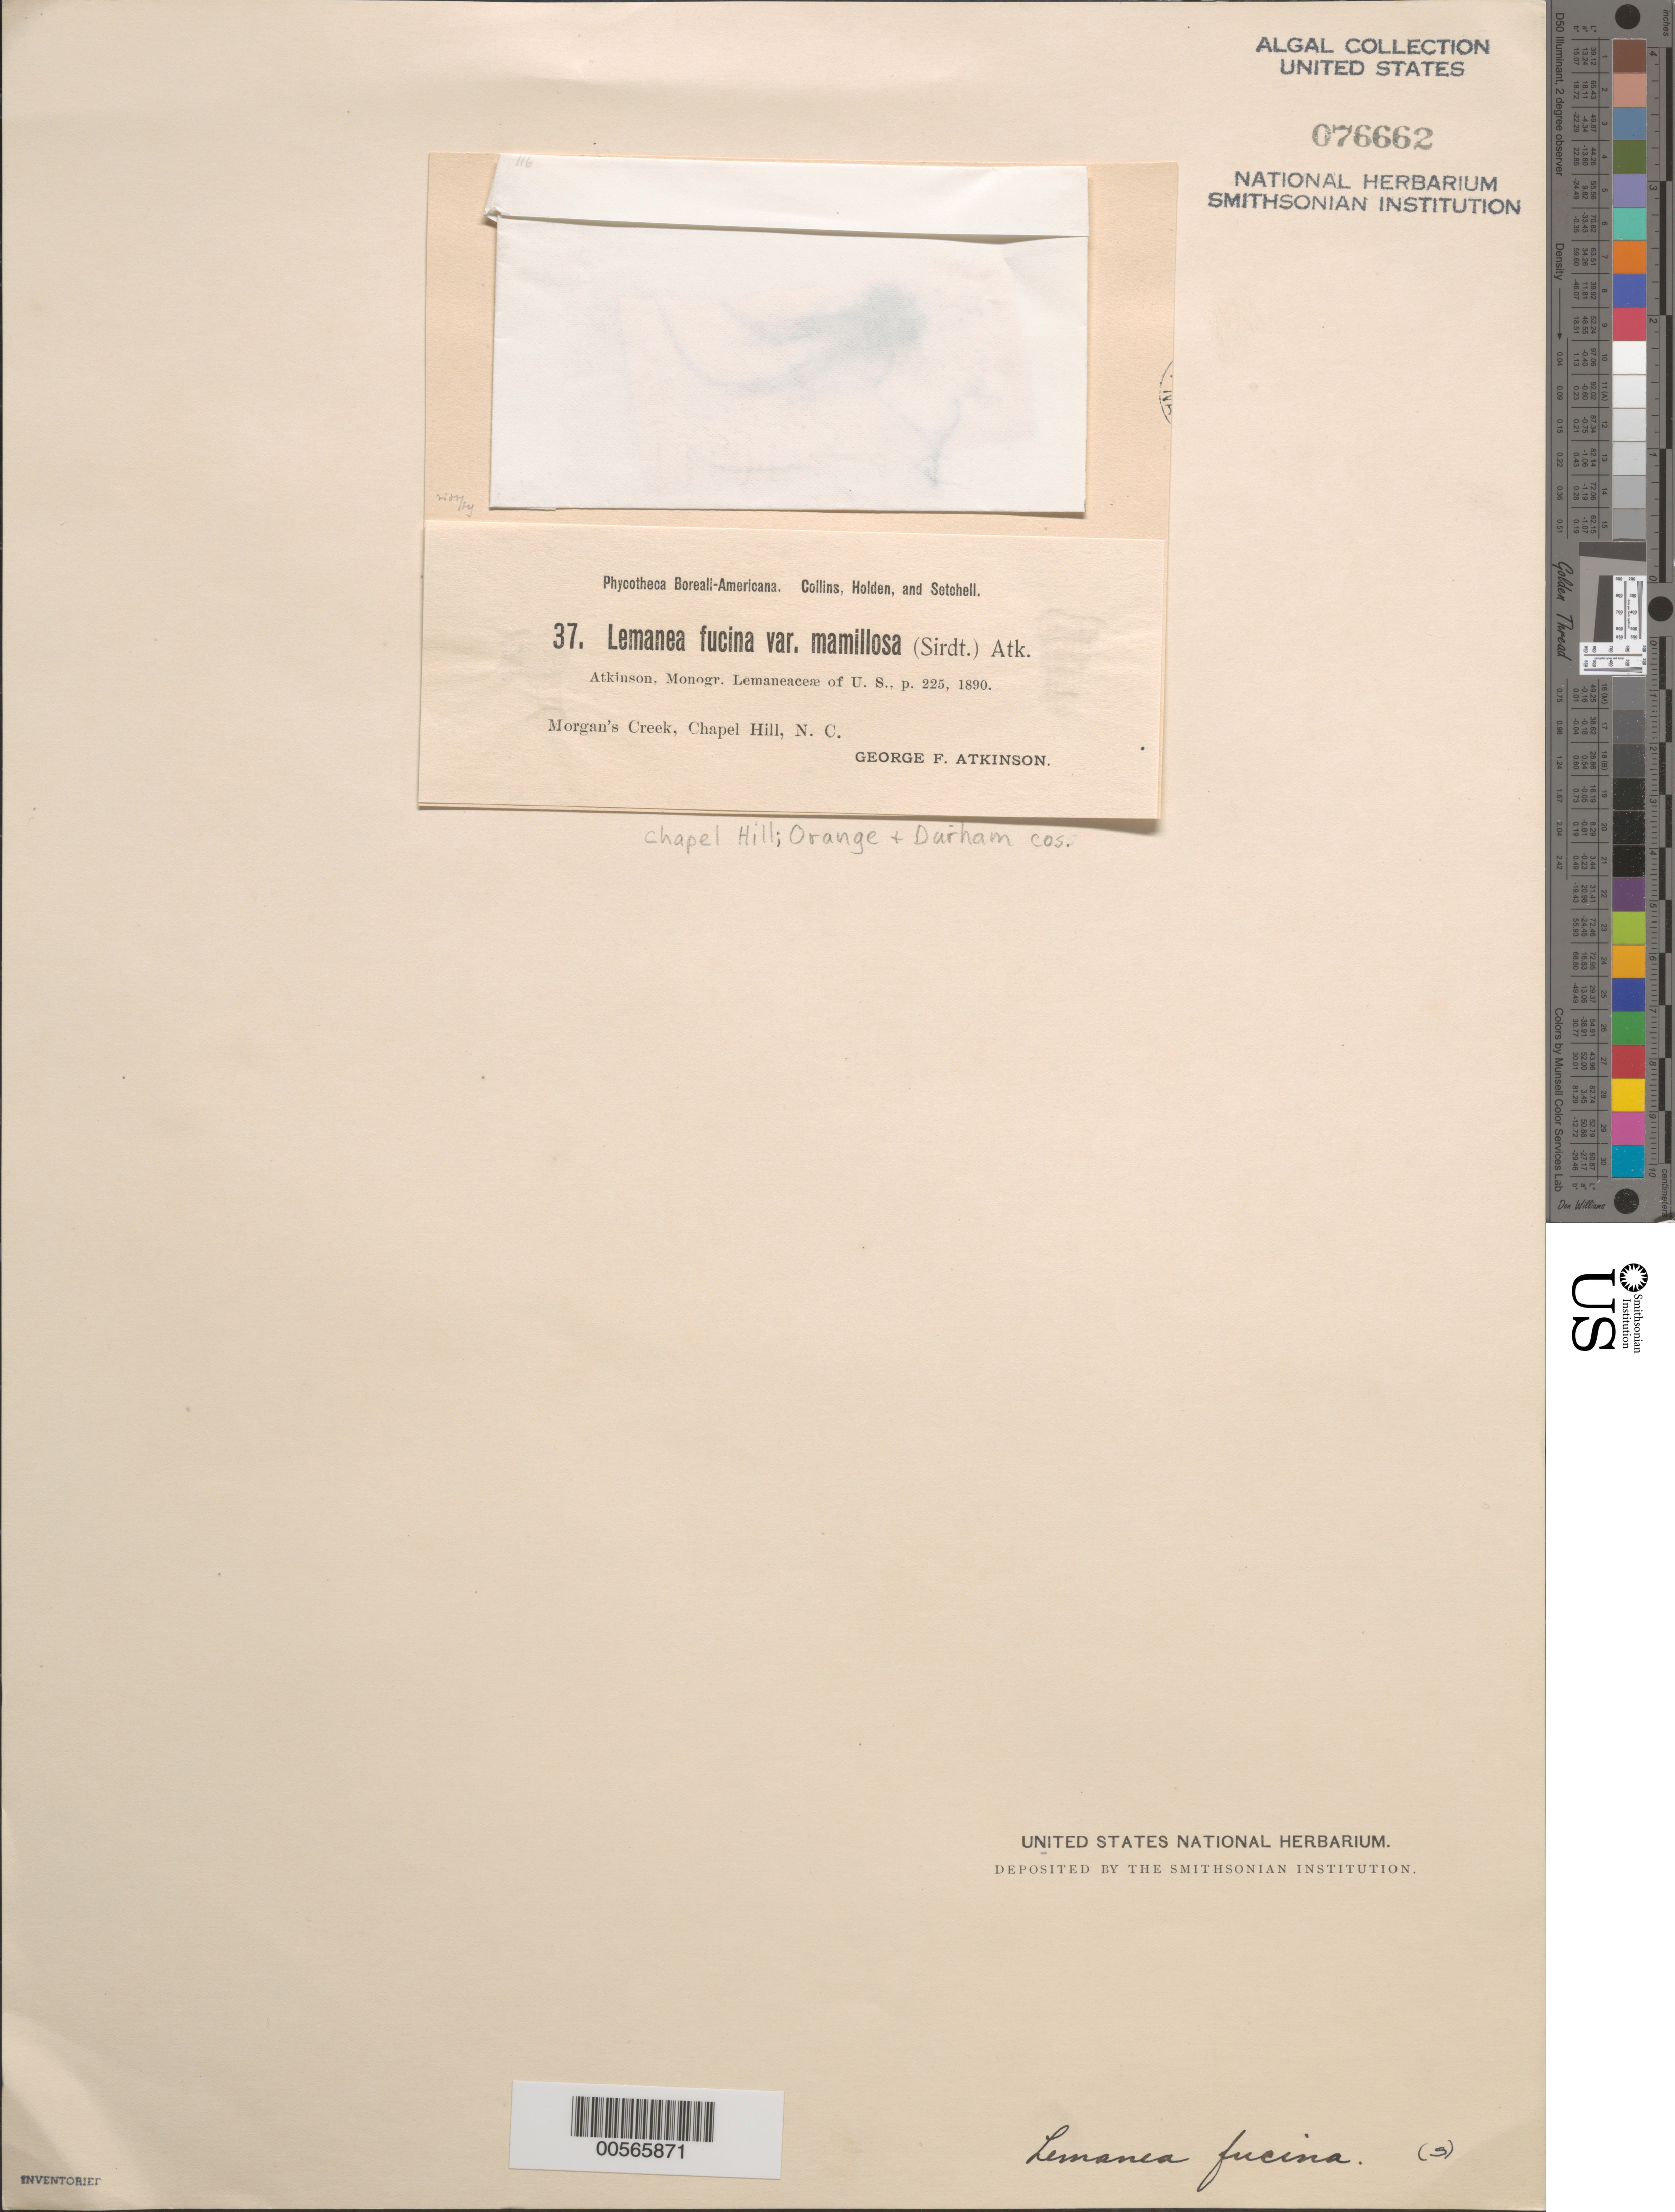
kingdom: Plantae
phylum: Rhodophyta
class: Florideophyceae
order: Batrachospermales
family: Lemaneaceae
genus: Lemanea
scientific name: Lemanea fucina var. mamillosa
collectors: G. F. Atkinson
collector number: PB-A 37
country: United States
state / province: North Carolina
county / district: Orange County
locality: Morgan's Creek, Chapel Hill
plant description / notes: Collins, Holden & Setchell, Phycotheca Boreali-Americana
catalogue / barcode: US 76662